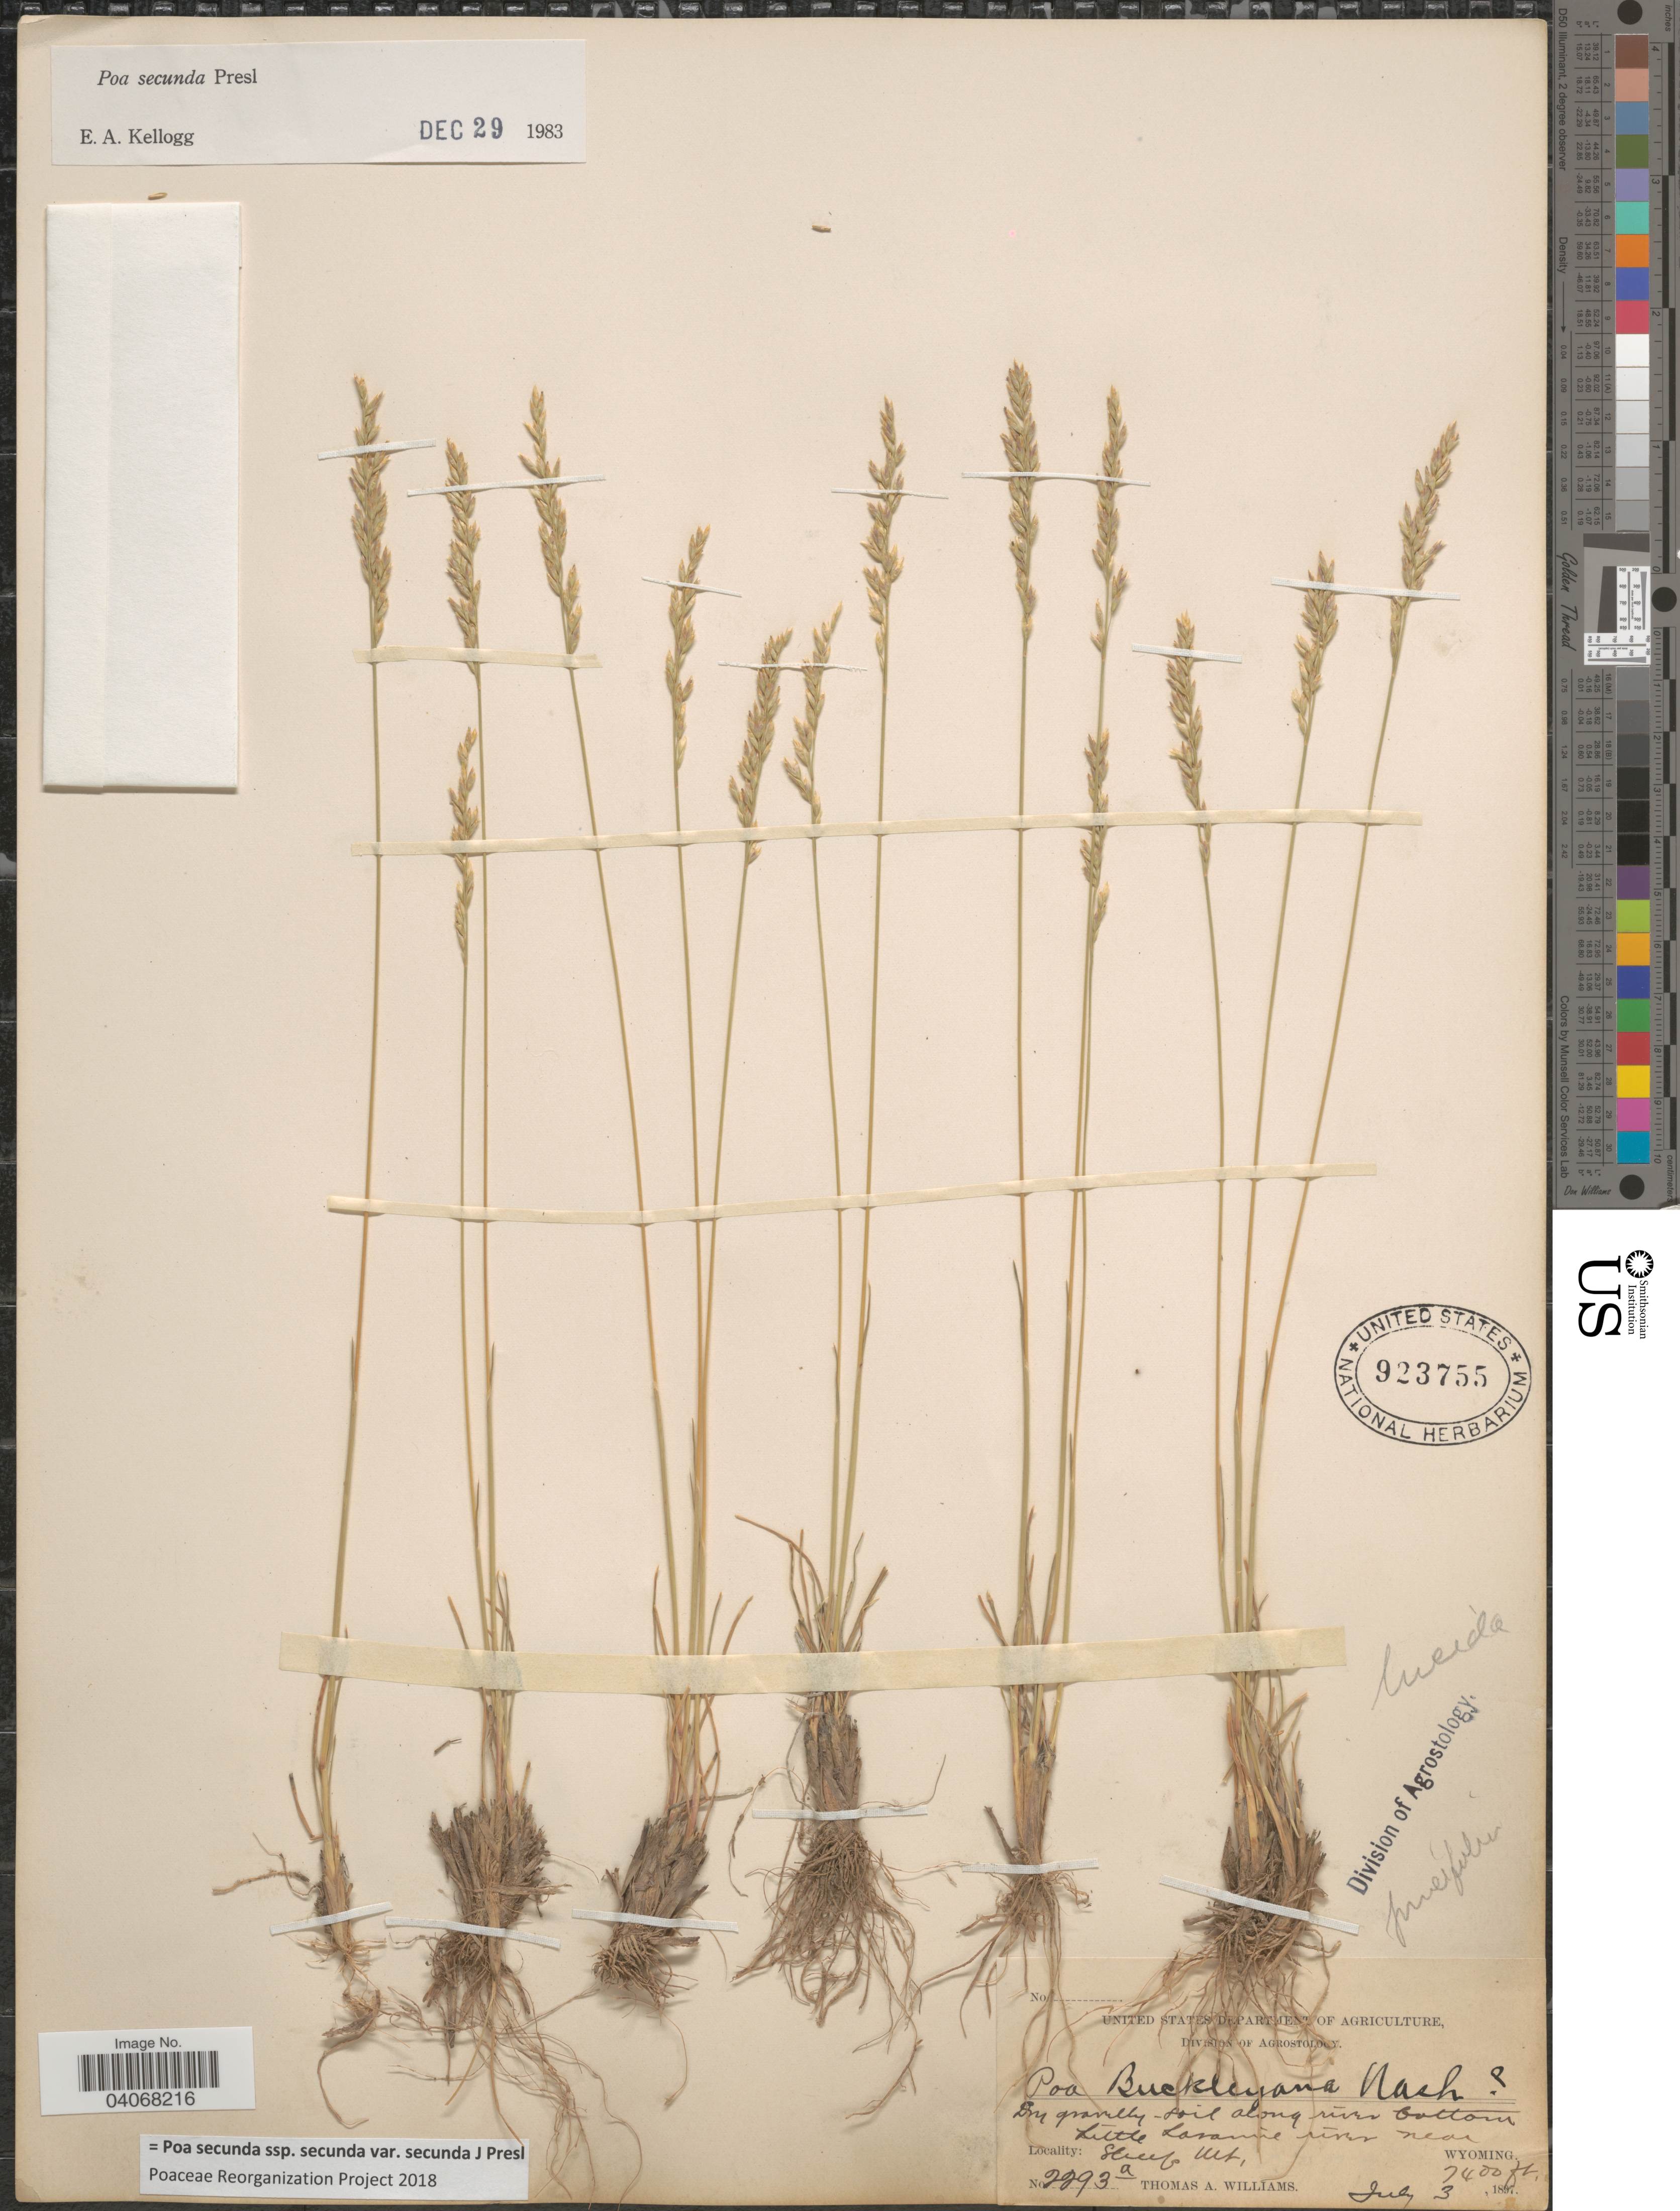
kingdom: Plantae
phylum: Tracheophyta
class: Liliopsida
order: Poales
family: Poaceae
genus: Poa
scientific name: Poa secunda subsp. secunda var. secunda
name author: J. Presl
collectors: T. A. Williams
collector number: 2293a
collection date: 1897-07-03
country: United States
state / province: Wyoming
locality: Little Laramie river near Sheep Mt.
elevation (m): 2256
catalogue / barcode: US 923755